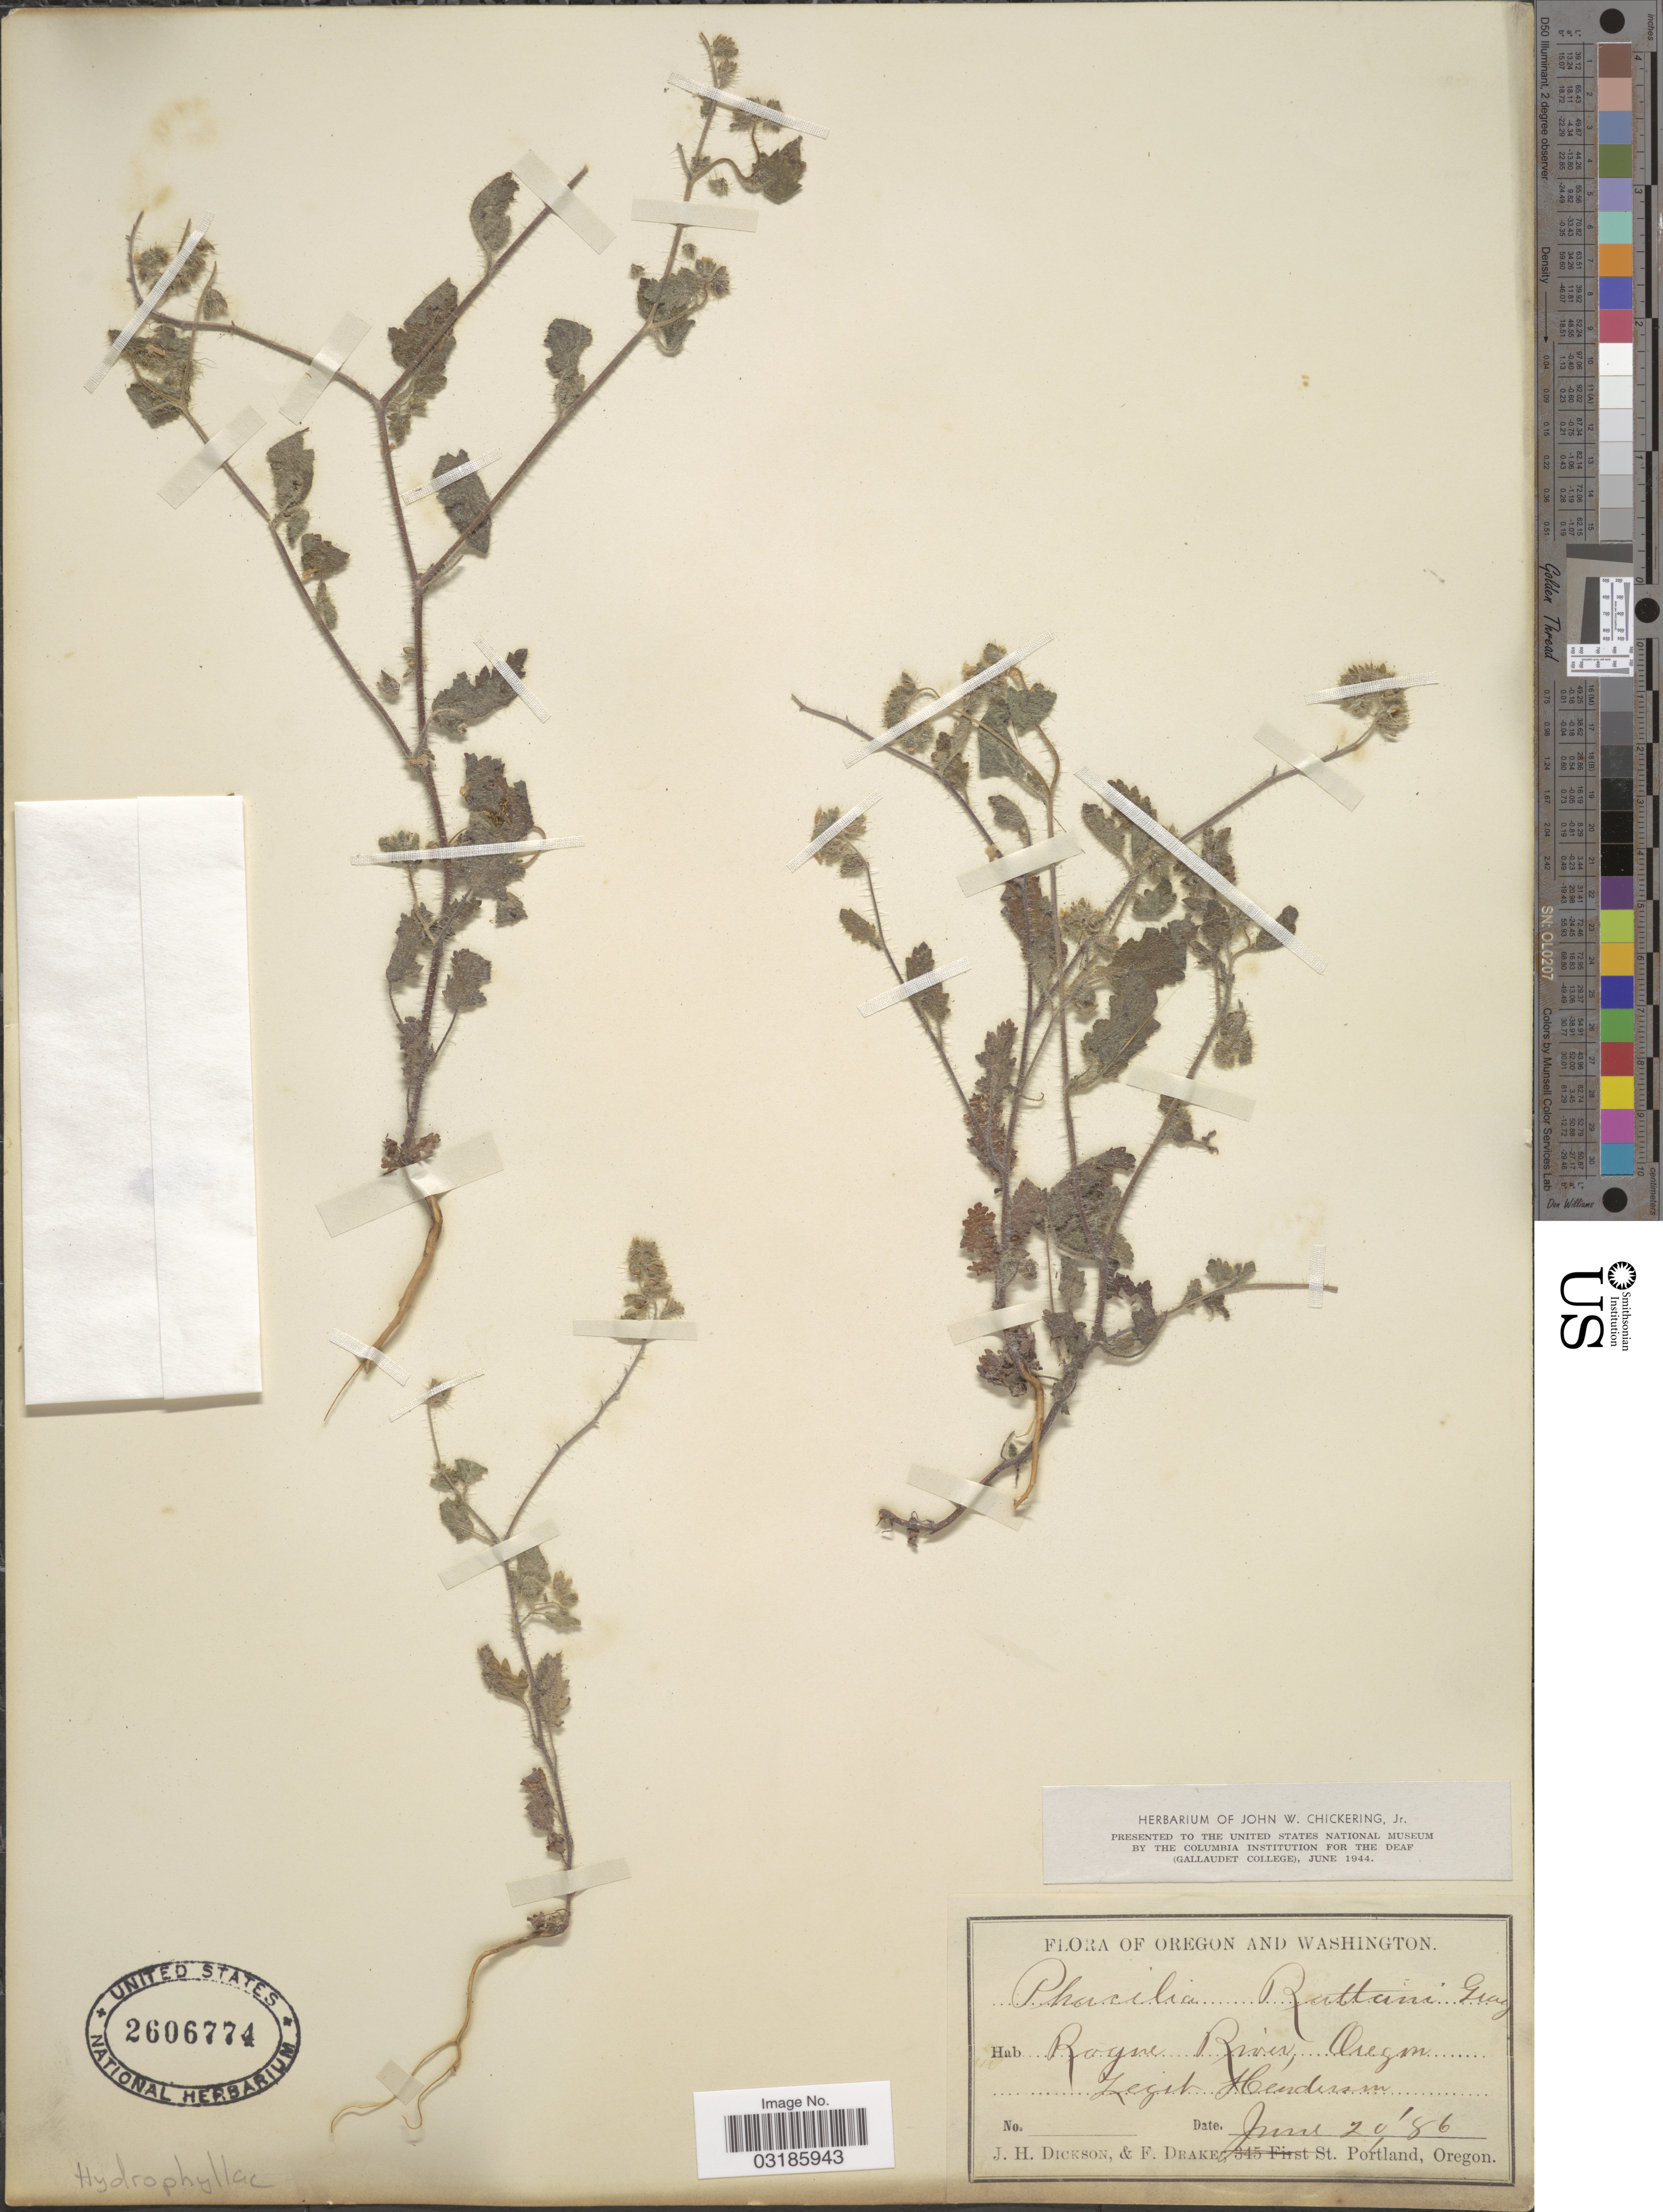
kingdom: Plantae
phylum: Tracheophyta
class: Magnoliopsida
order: Boraginales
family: Hydrophyllaceae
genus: Phacelia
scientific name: Phacelia rattanii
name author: A. Gray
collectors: -. Henderson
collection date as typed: Transcribed d/m/y: 20/6/86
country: United States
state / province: Oregon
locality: Rogne River.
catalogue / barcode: US 2606774